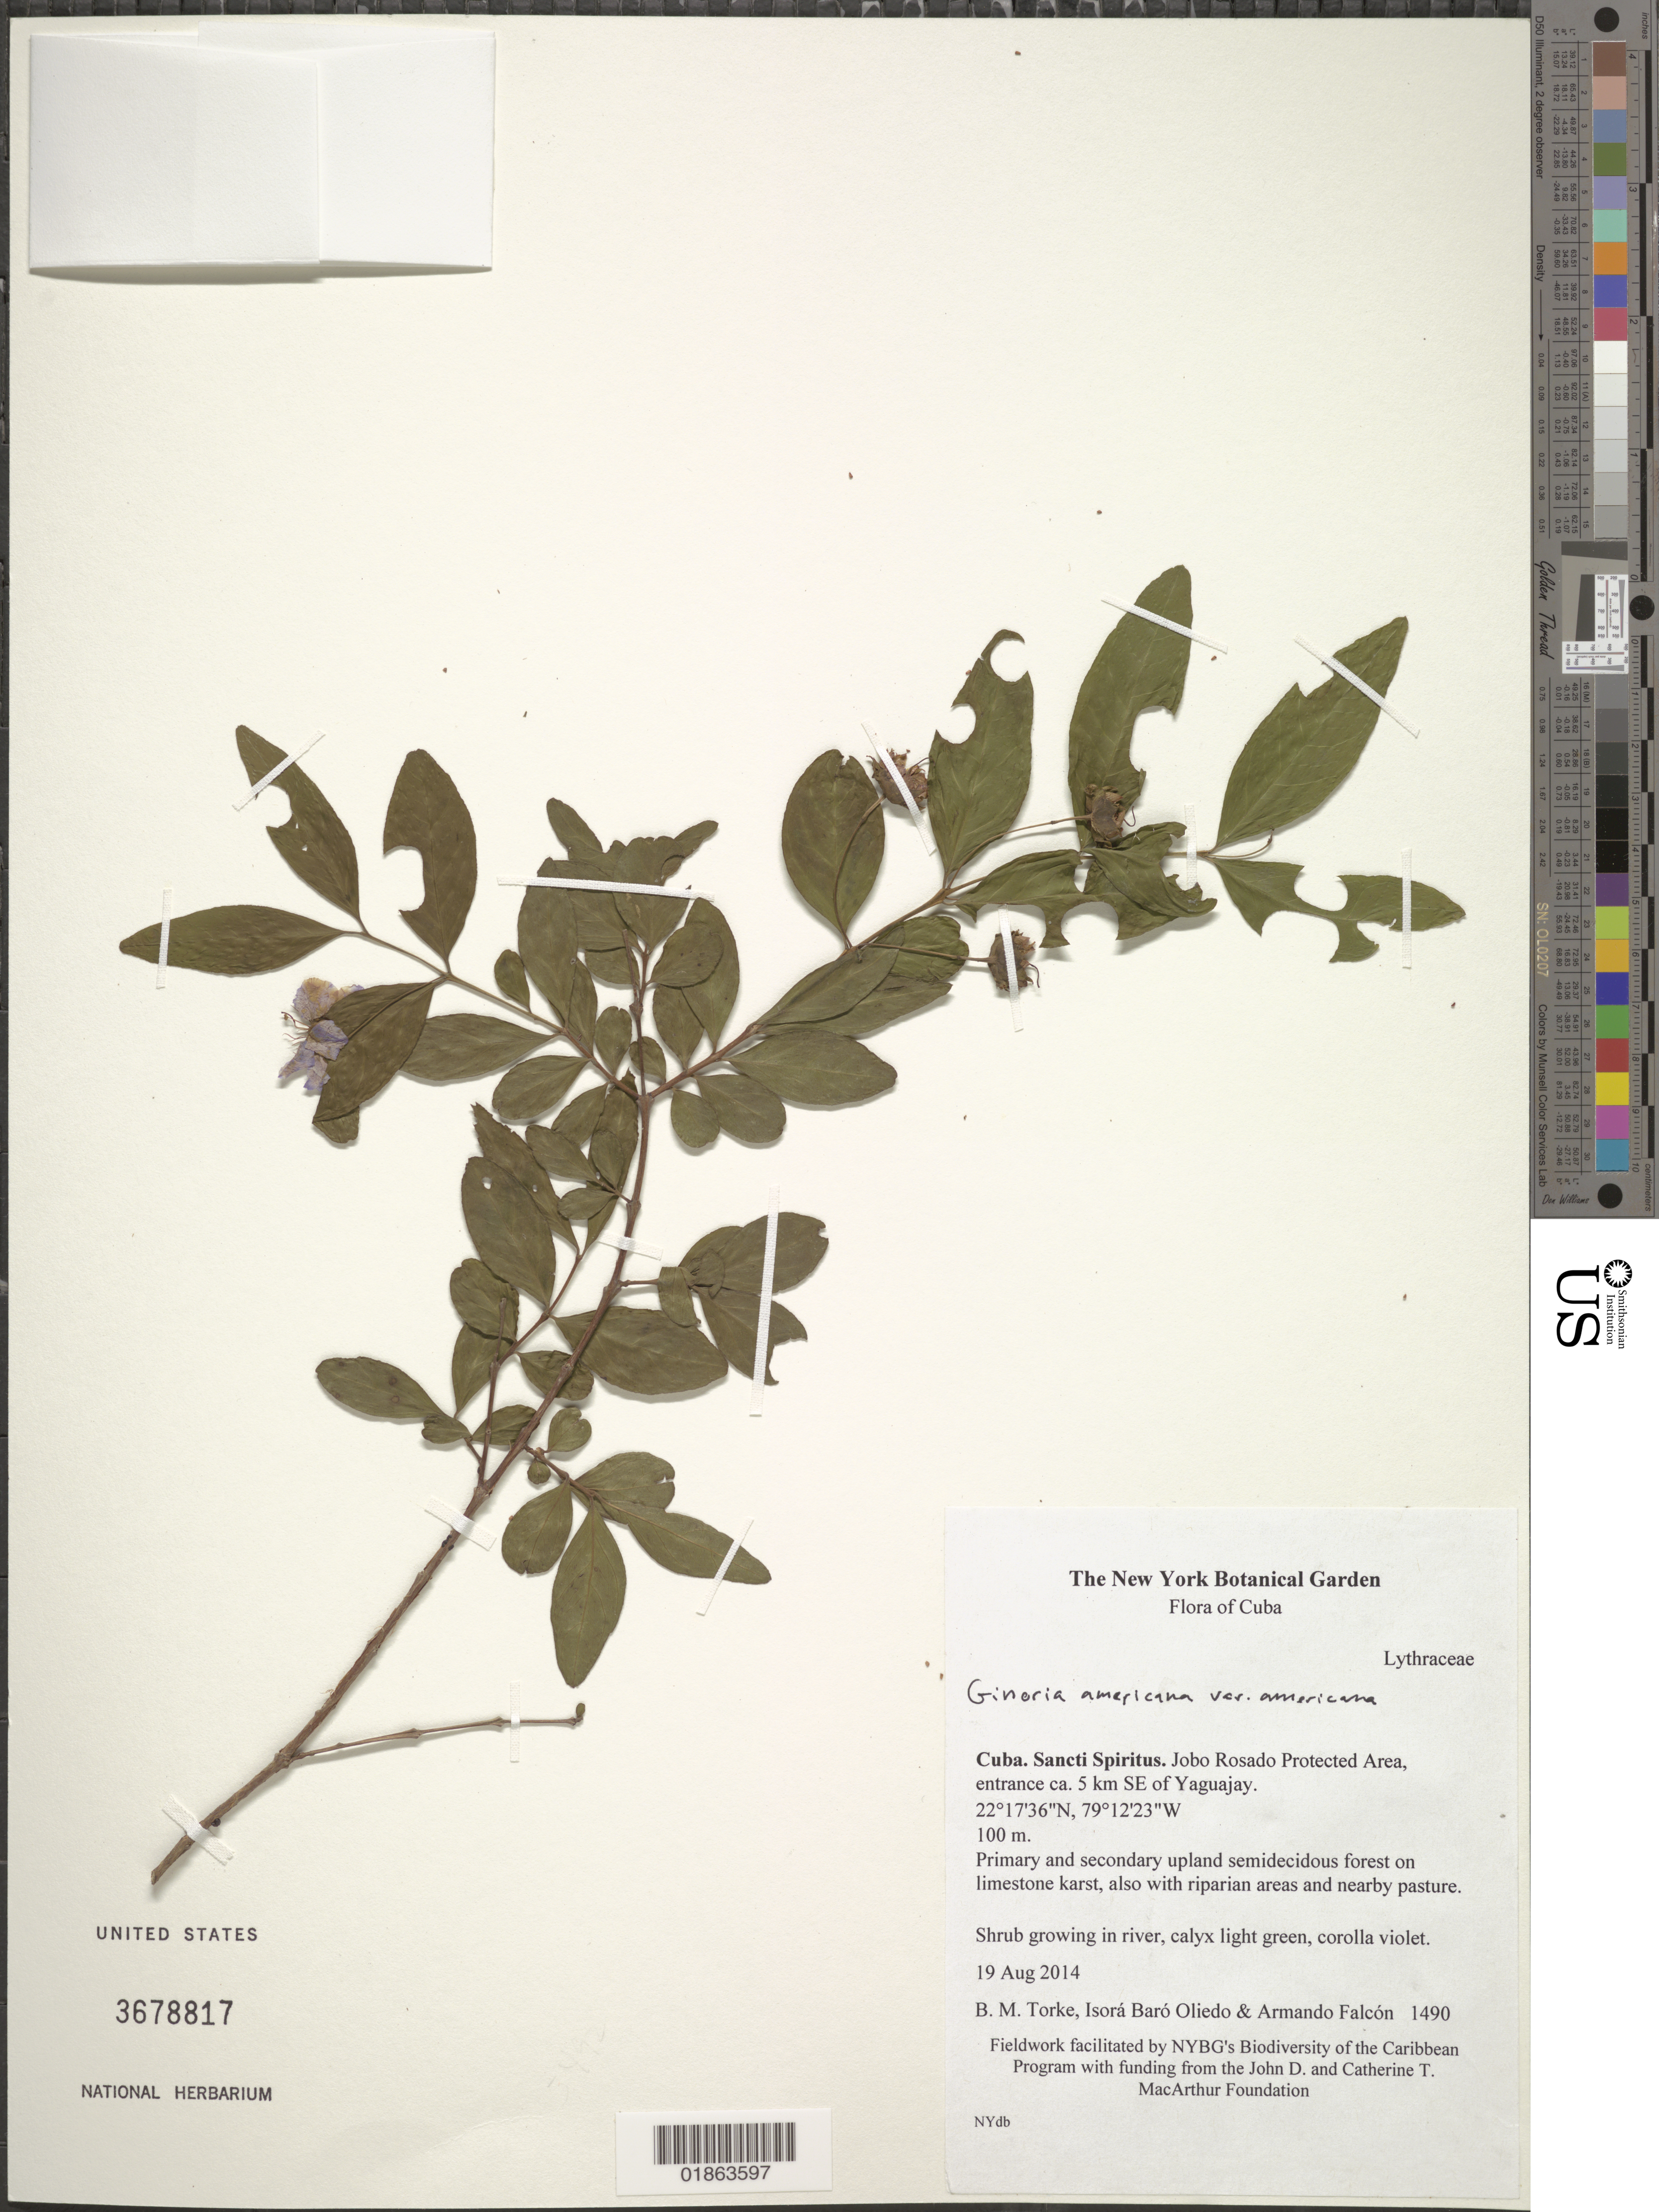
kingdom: Plantae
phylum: Tracheophyta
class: Magnoliopsida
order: Myrtales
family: Lythraceae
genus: Ginoria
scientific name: Ginoria americana var. americana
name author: Jacq.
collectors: B. M. Torke, I. Baró Oliedo & A. Falcón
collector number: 1490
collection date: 2014-08-19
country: Cuba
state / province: Sancti Spíritus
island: Cuba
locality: Jobo Rosado Protected Area, entrance ca. 5 km SE of Yaguajay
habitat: Primary and secondary upland semideciduous forest on limestone karst, also with riparian areas and nearby pasture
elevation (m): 100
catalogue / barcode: US 3678817